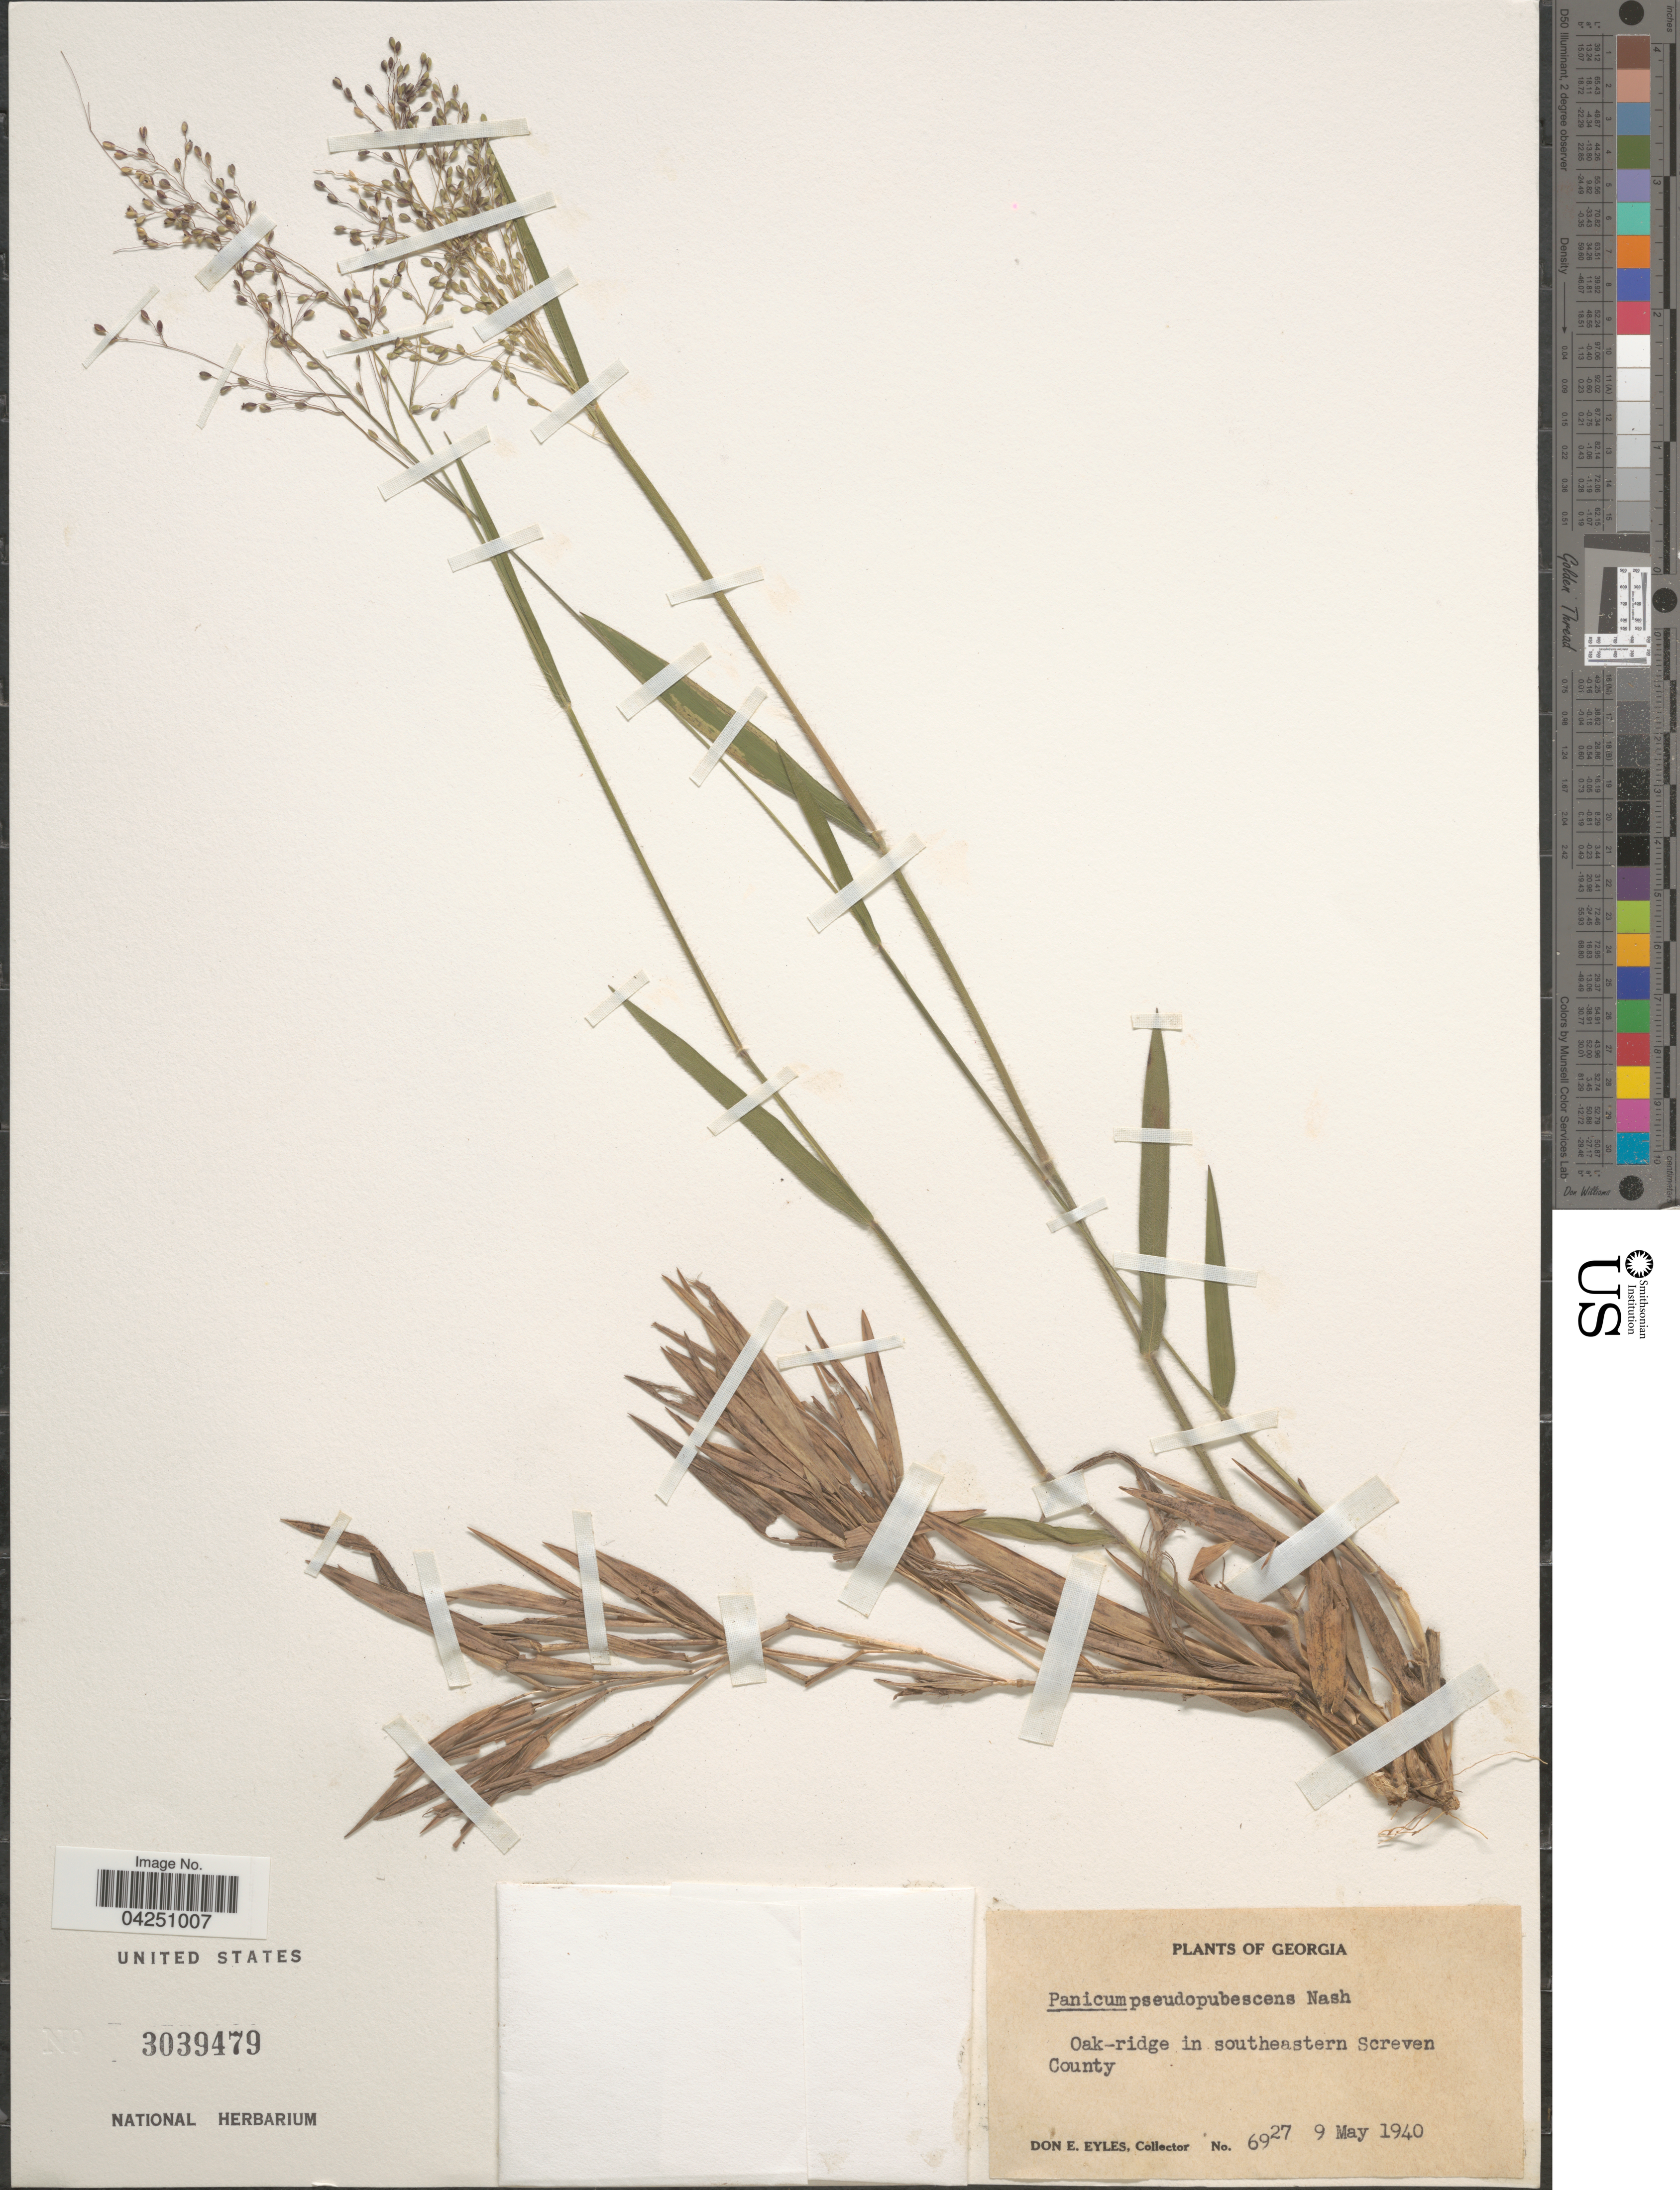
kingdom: Plantae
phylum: Tracheophyta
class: Liliopsida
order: Poales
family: Poaceae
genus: Dichanthelium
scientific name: Dichanthelium acuminatum var. acuminatum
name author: (Sw.) Gould & C.A. Clark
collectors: D. Eyles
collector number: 6927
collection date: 1940-05-09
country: United States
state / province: Georgia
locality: Oak-ridge in southeastern Screven County.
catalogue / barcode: US 3039479